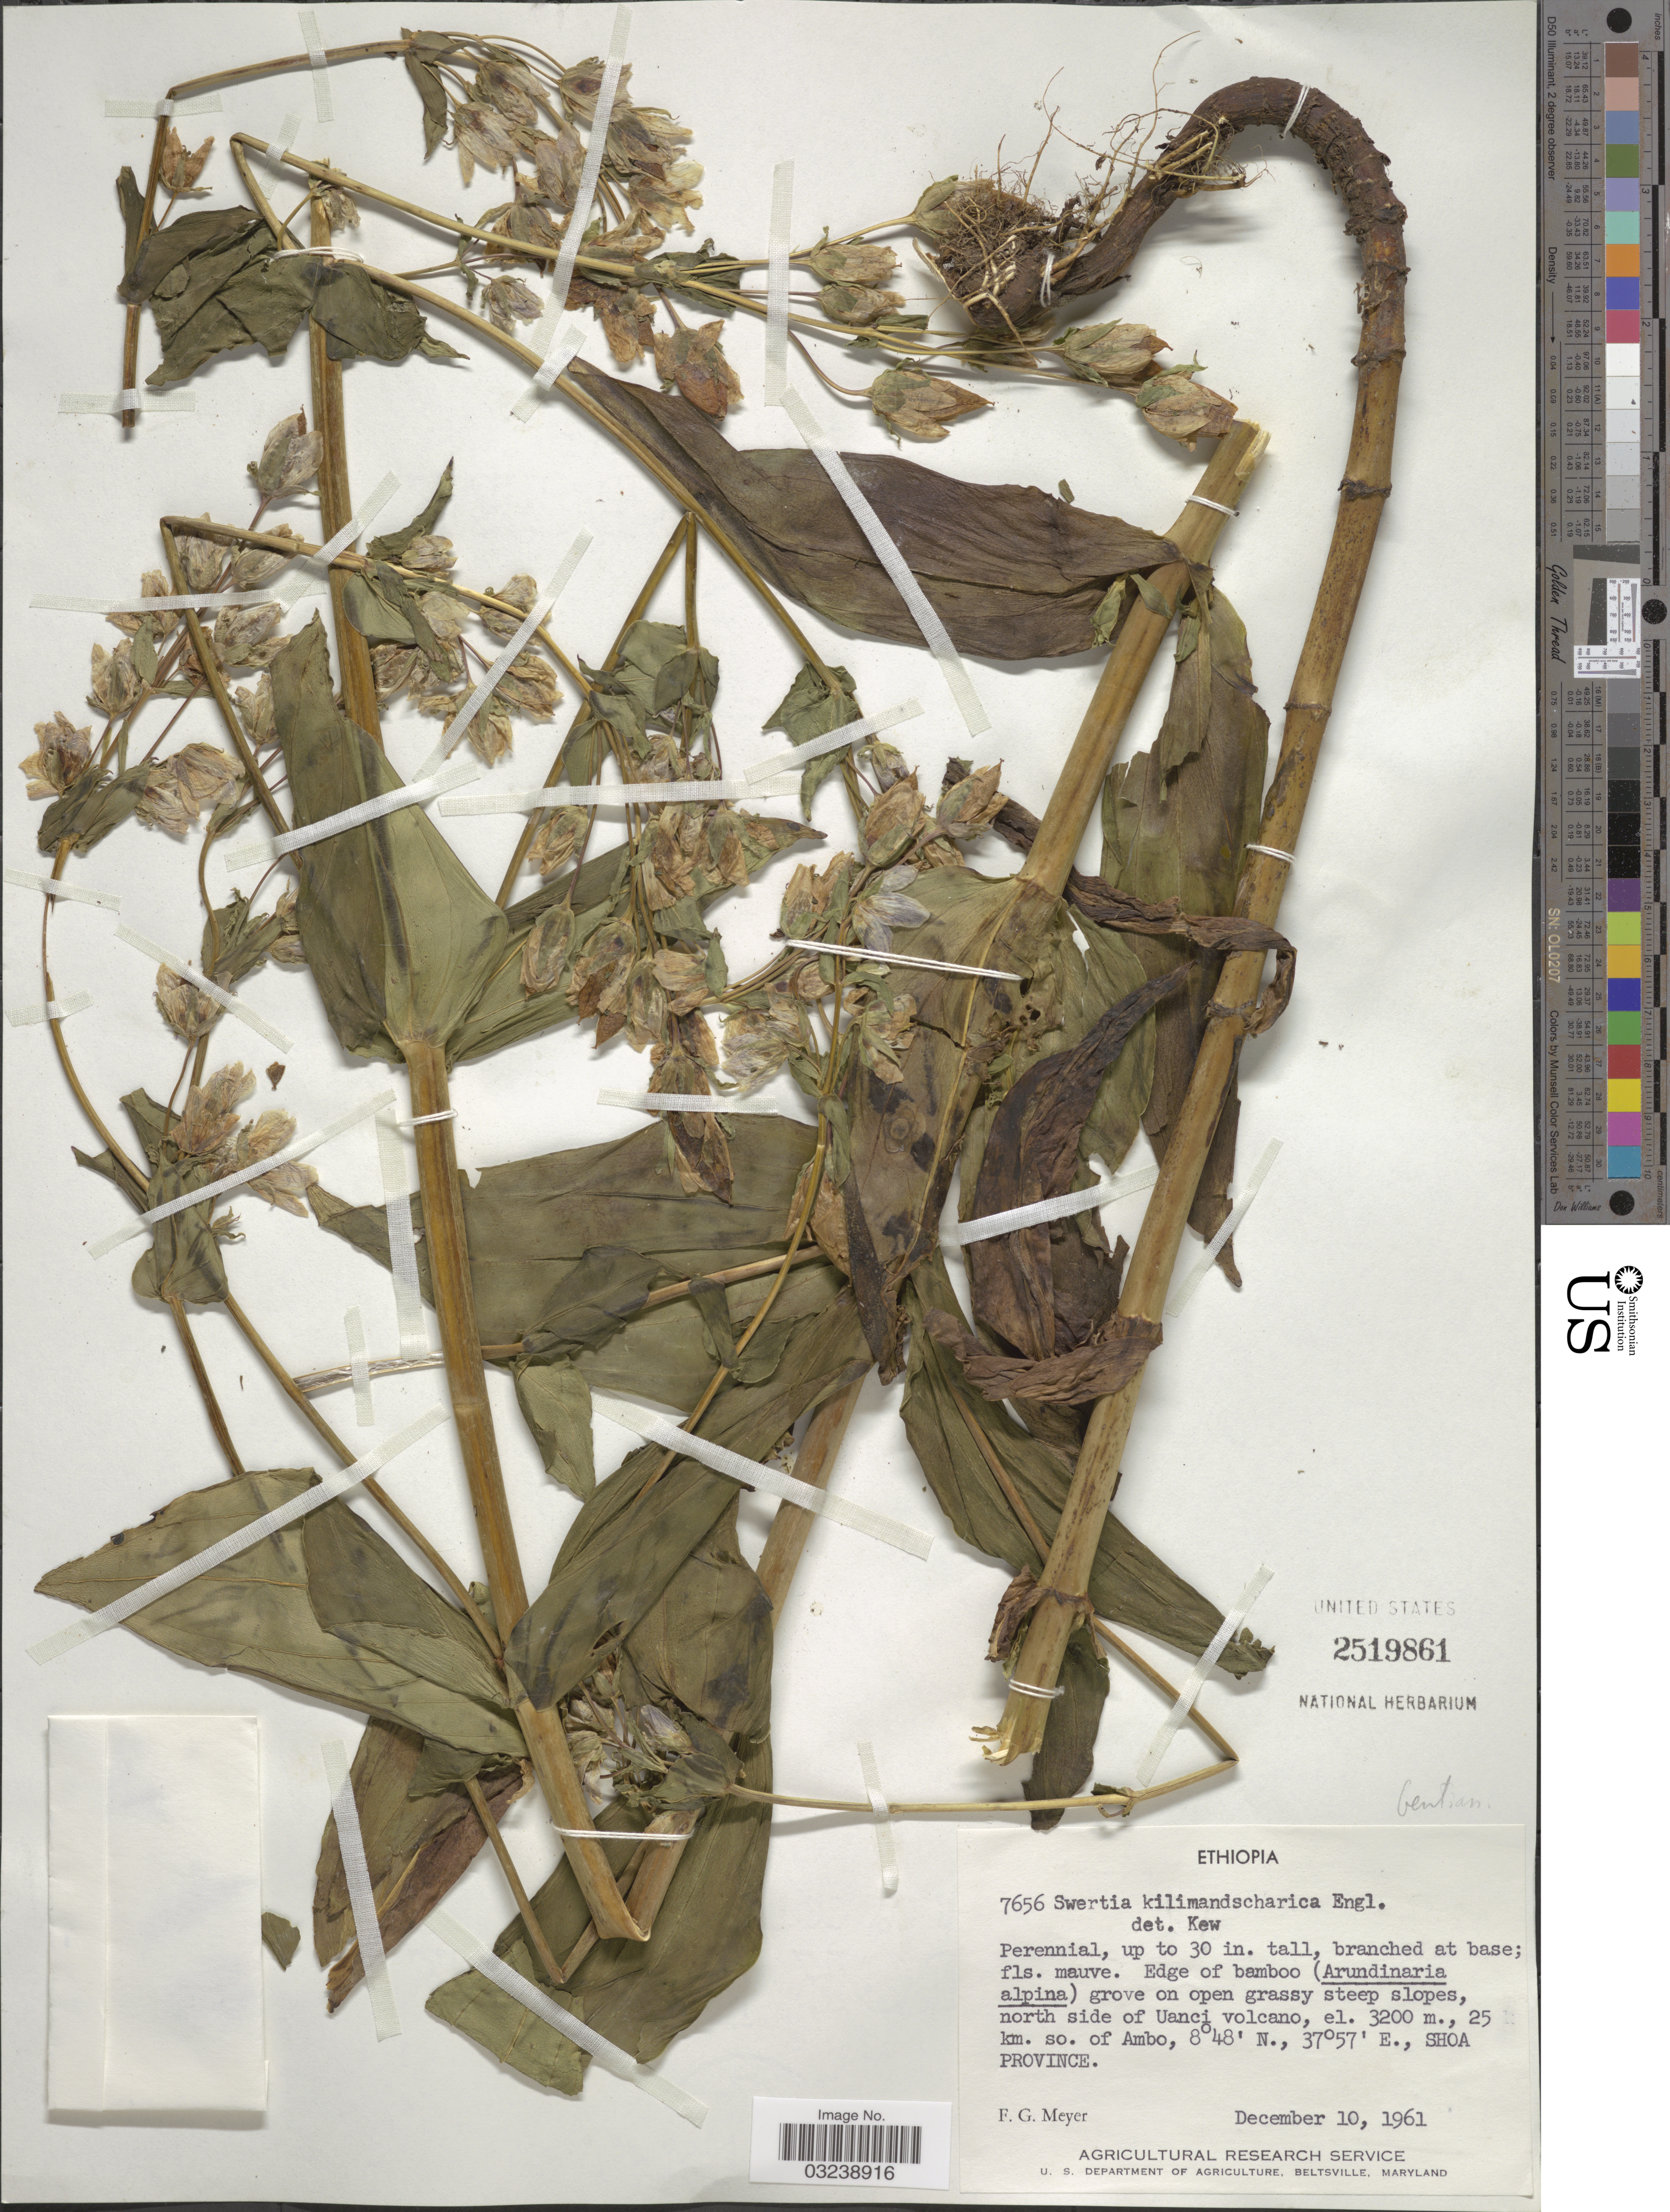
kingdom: Plantae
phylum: Tracheophyta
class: Magnoliopsida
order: Gentianales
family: Gentianaceae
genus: Swertia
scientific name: Swertia kilimandscharica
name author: Engl.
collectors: F. G. Meyer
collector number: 7656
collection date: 1961-12-10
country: Ethiopia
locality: North side of Uanci volcano, 25 km. so. of Ambo, Shoa Province.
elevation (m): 3200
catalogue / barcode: US 2519861